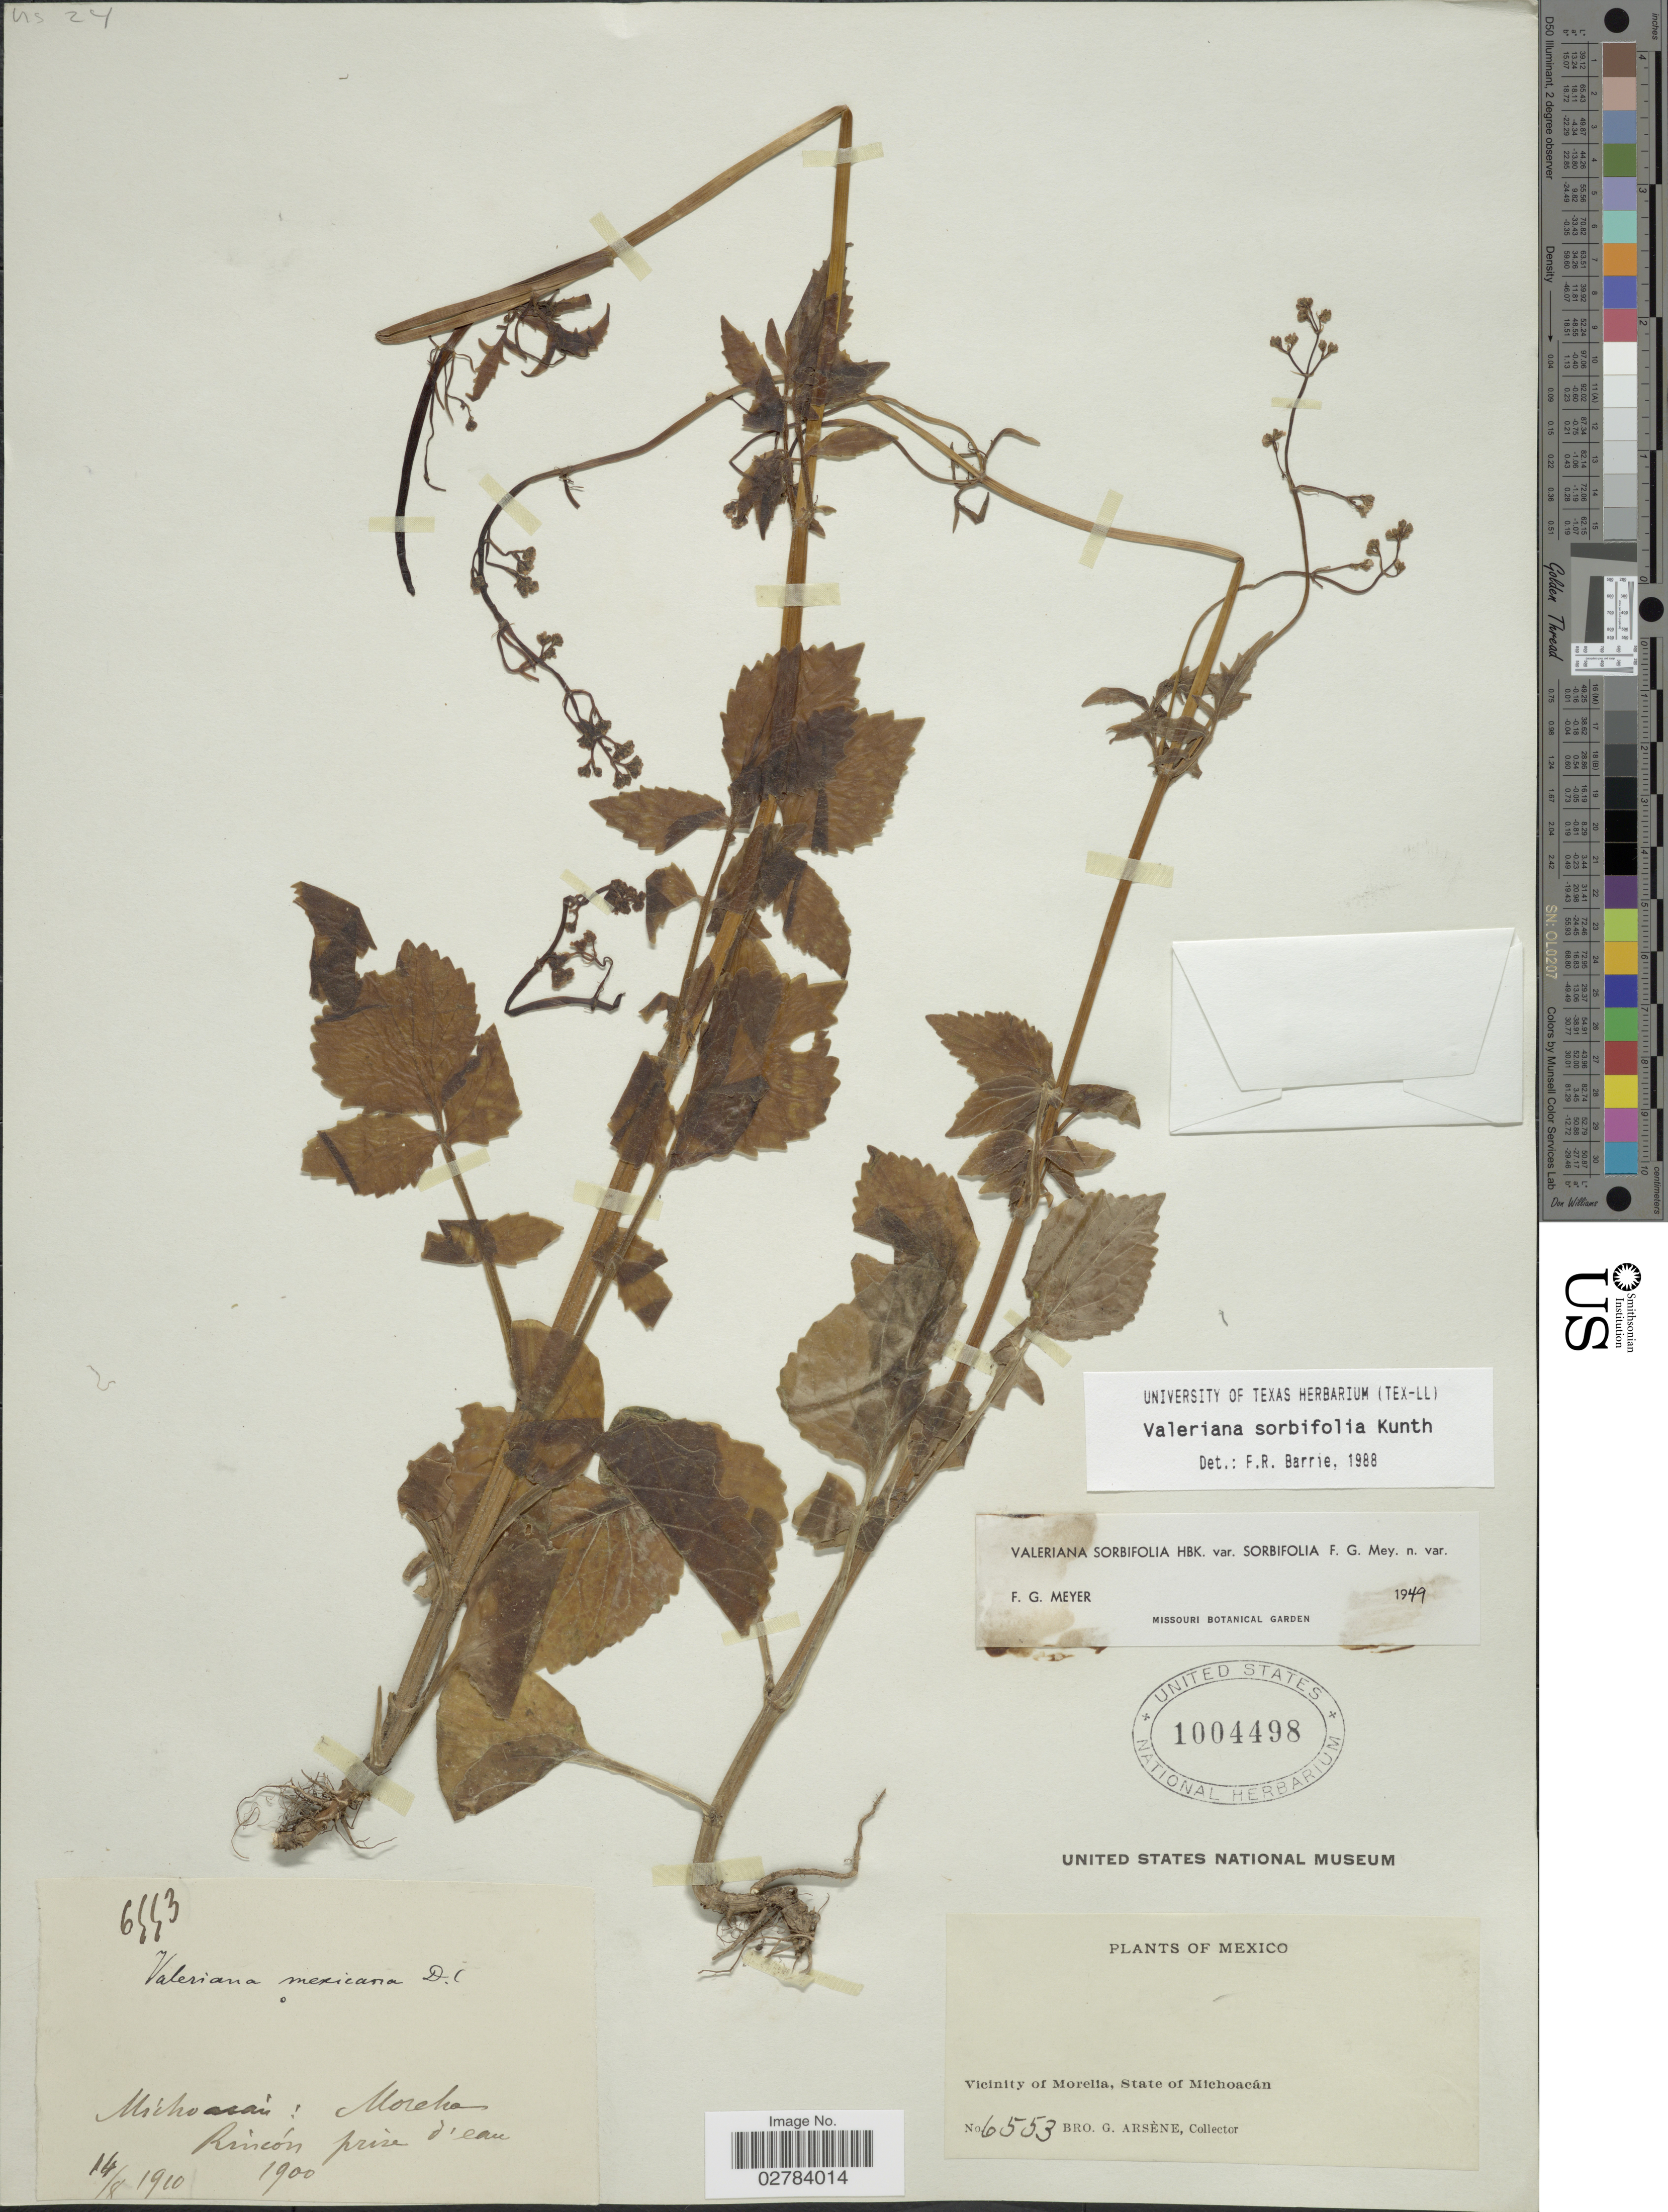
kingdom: Plantae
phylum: Tracheophyta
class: Magnoliopsida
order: Dipsacales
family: Caprifoliaceae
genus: Valeriana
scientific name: Valeriana sorbifolia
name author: Kunth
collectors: Bro. G. Arsène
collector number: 6553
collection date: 1910-08-14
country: Mexico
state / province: Michoacán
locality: Vicinity of Morelia, Rincón.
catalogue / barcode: US 1004498